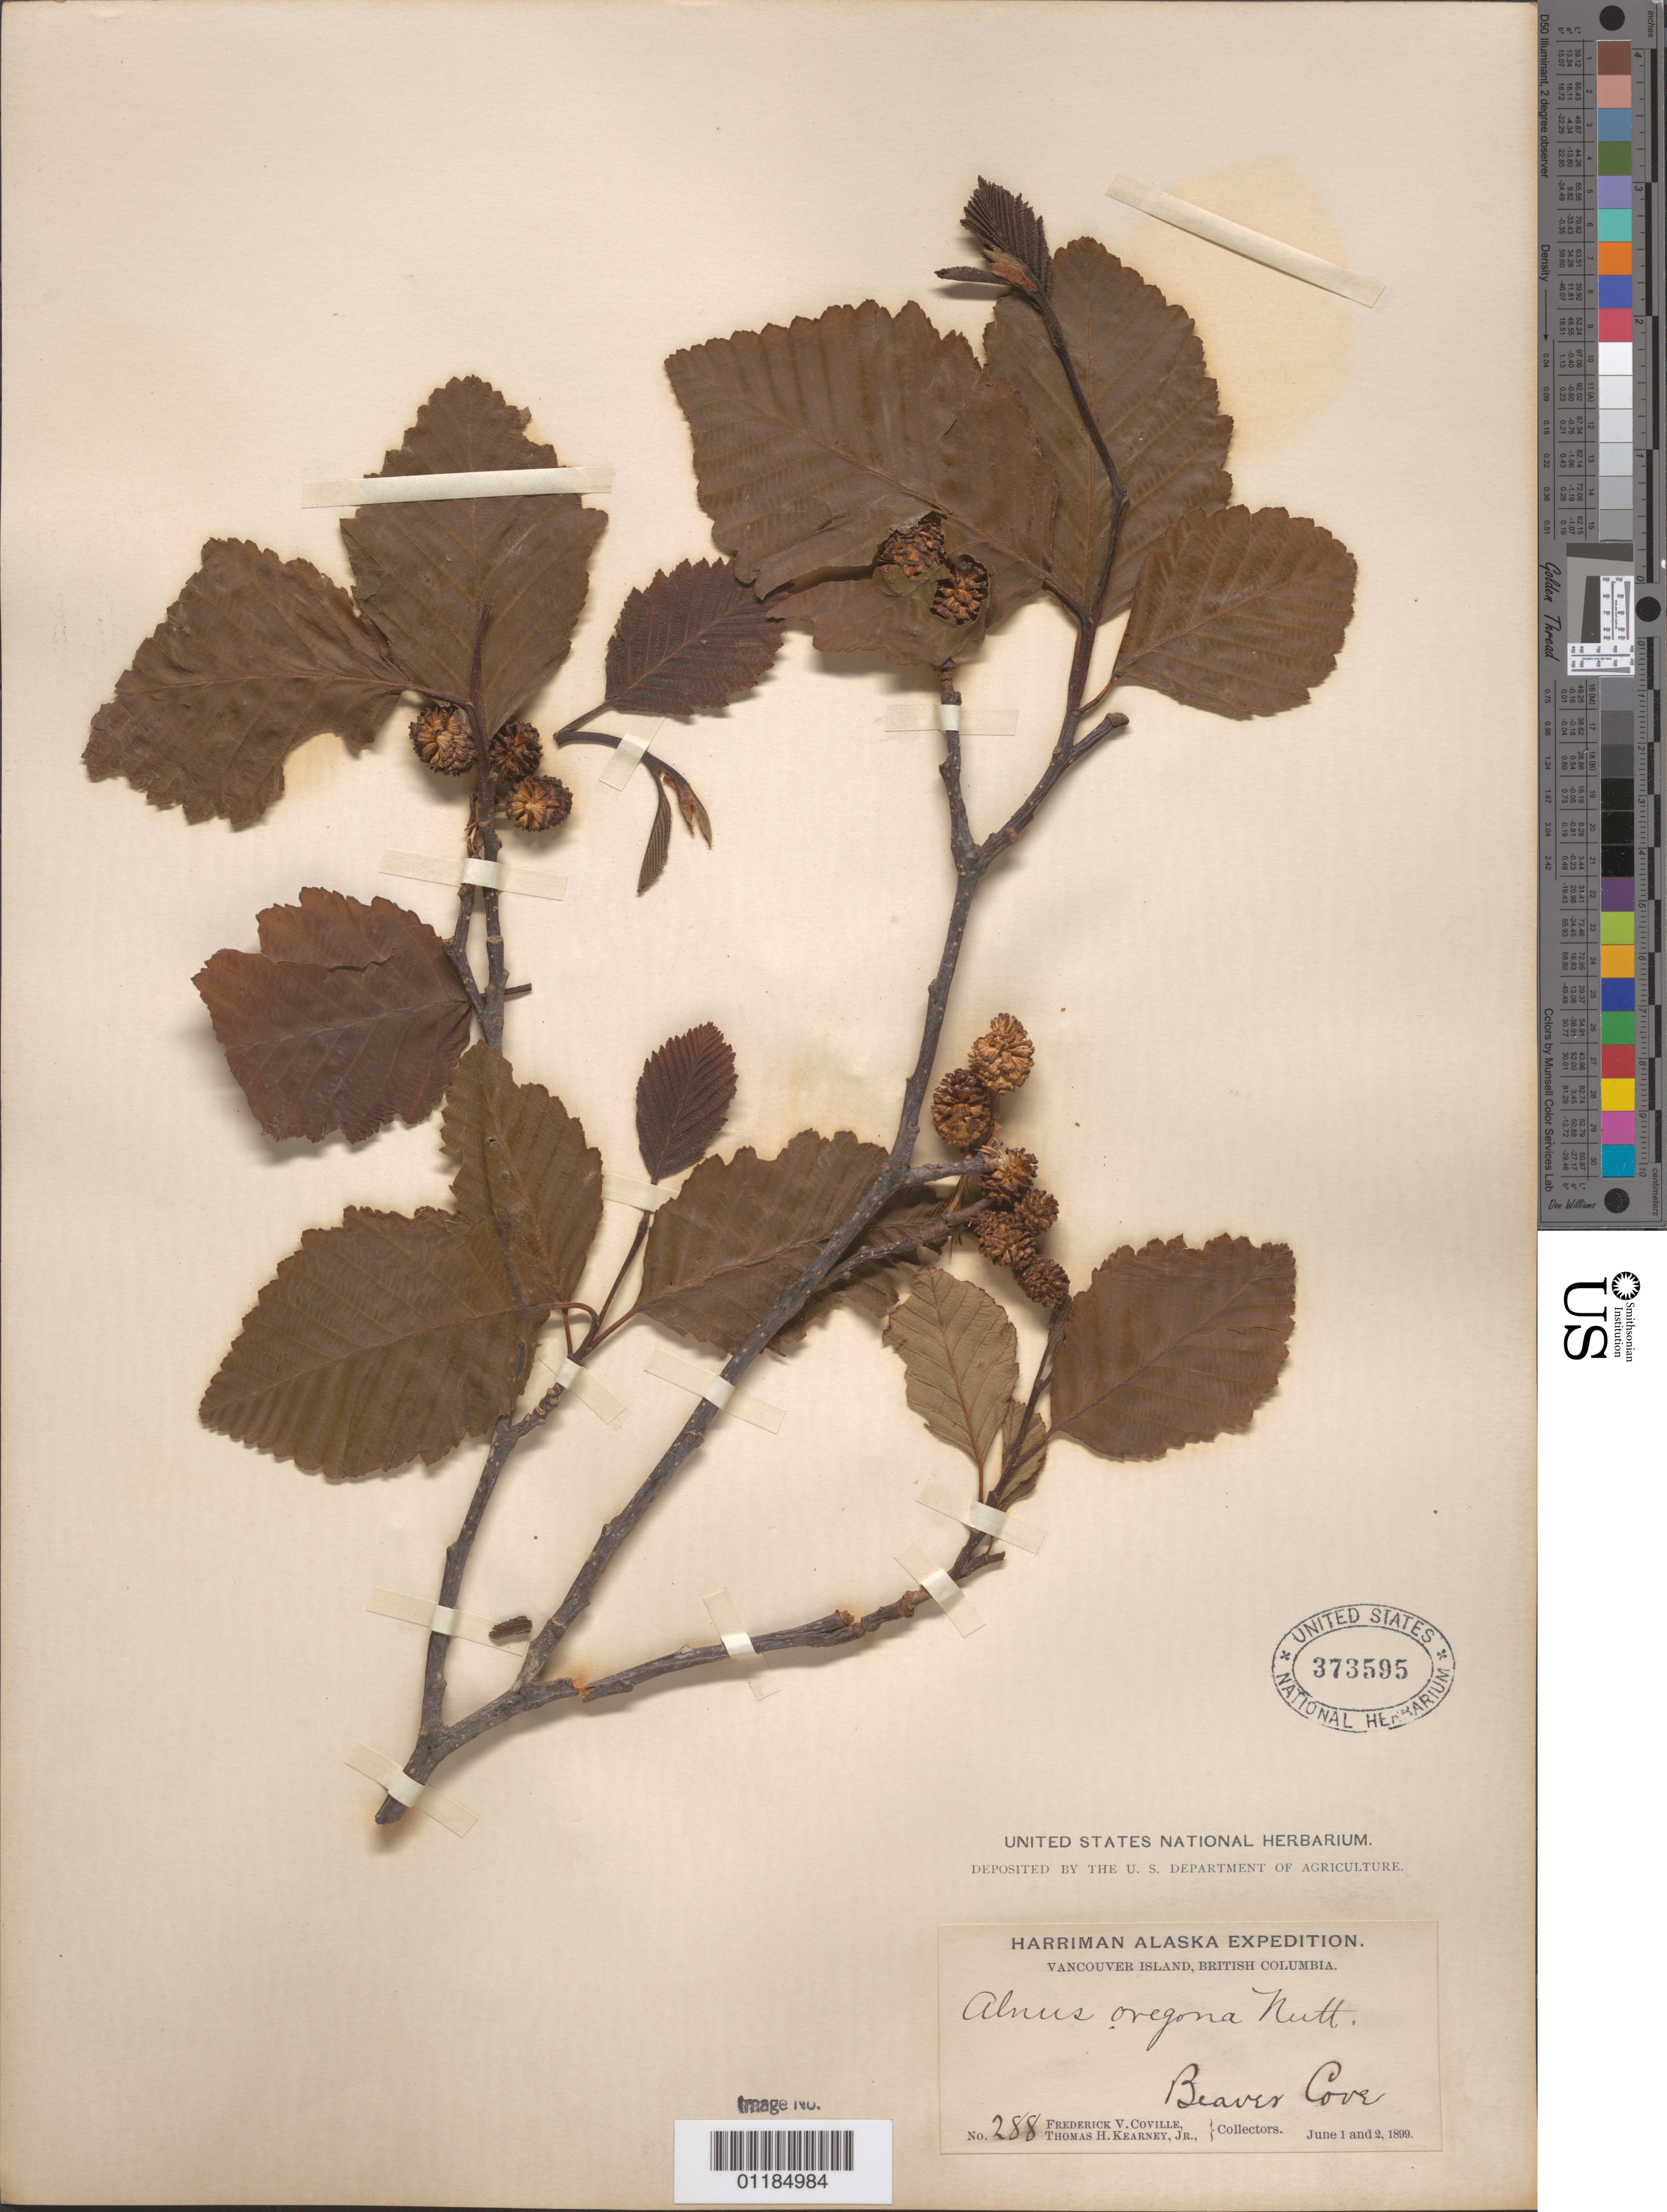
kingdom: Plantae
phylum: Tracheophyta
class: Magnoliopsida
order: Fagales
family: Betulaceae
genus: Alnus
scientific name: Alnus oregana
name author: Nutt.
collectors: F. V. Coville & T. H. Kearney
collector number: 288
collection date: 1899-06-01,1899-06-02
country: Canada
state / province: British Columbia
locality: Vancouver Island, Beaver Cove.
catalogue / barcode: US 373595